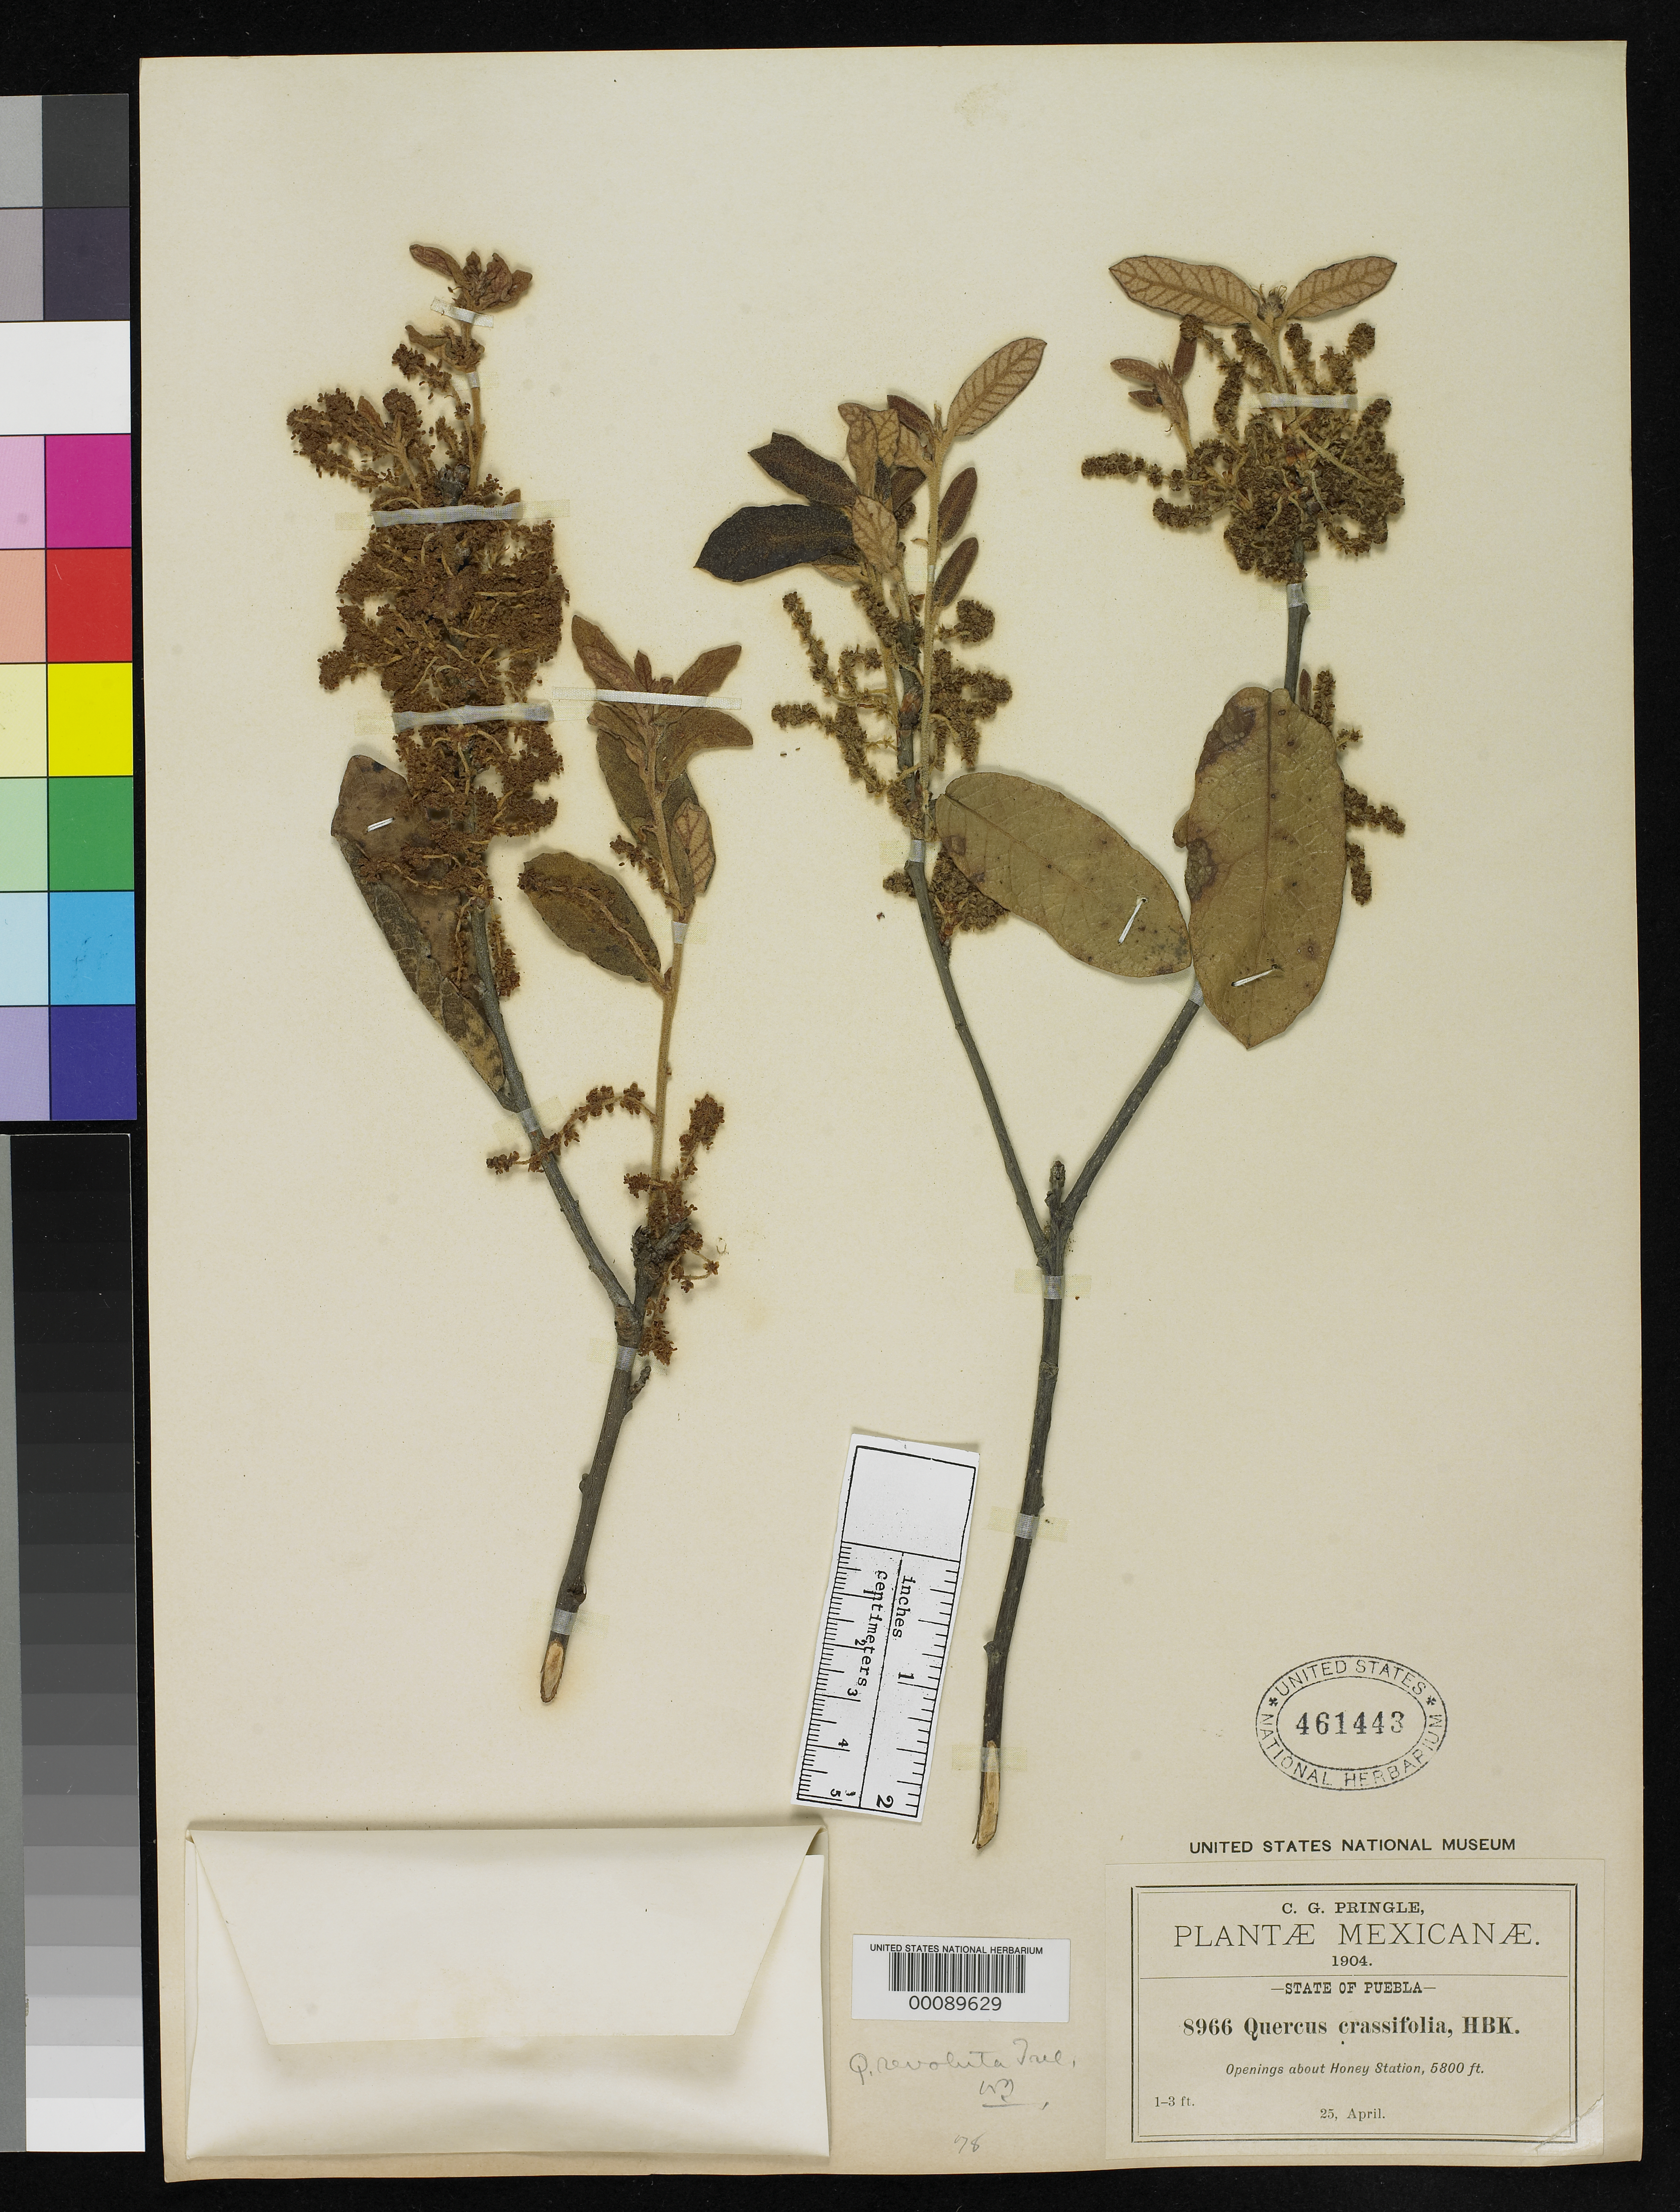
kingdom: Plantae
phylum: Tracheophyta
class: Magnoliopsida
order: Fagales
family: Fagaceae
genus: Quercus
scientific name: Quercus revoluta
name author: Trel.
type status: Isotype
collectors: C. G. Pringle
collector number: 8966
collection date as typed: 25 Apr 1904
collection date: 1904-04-25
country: Mexico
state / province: Puebla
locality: Honey Station.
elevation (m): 1900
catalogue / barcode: US 461443